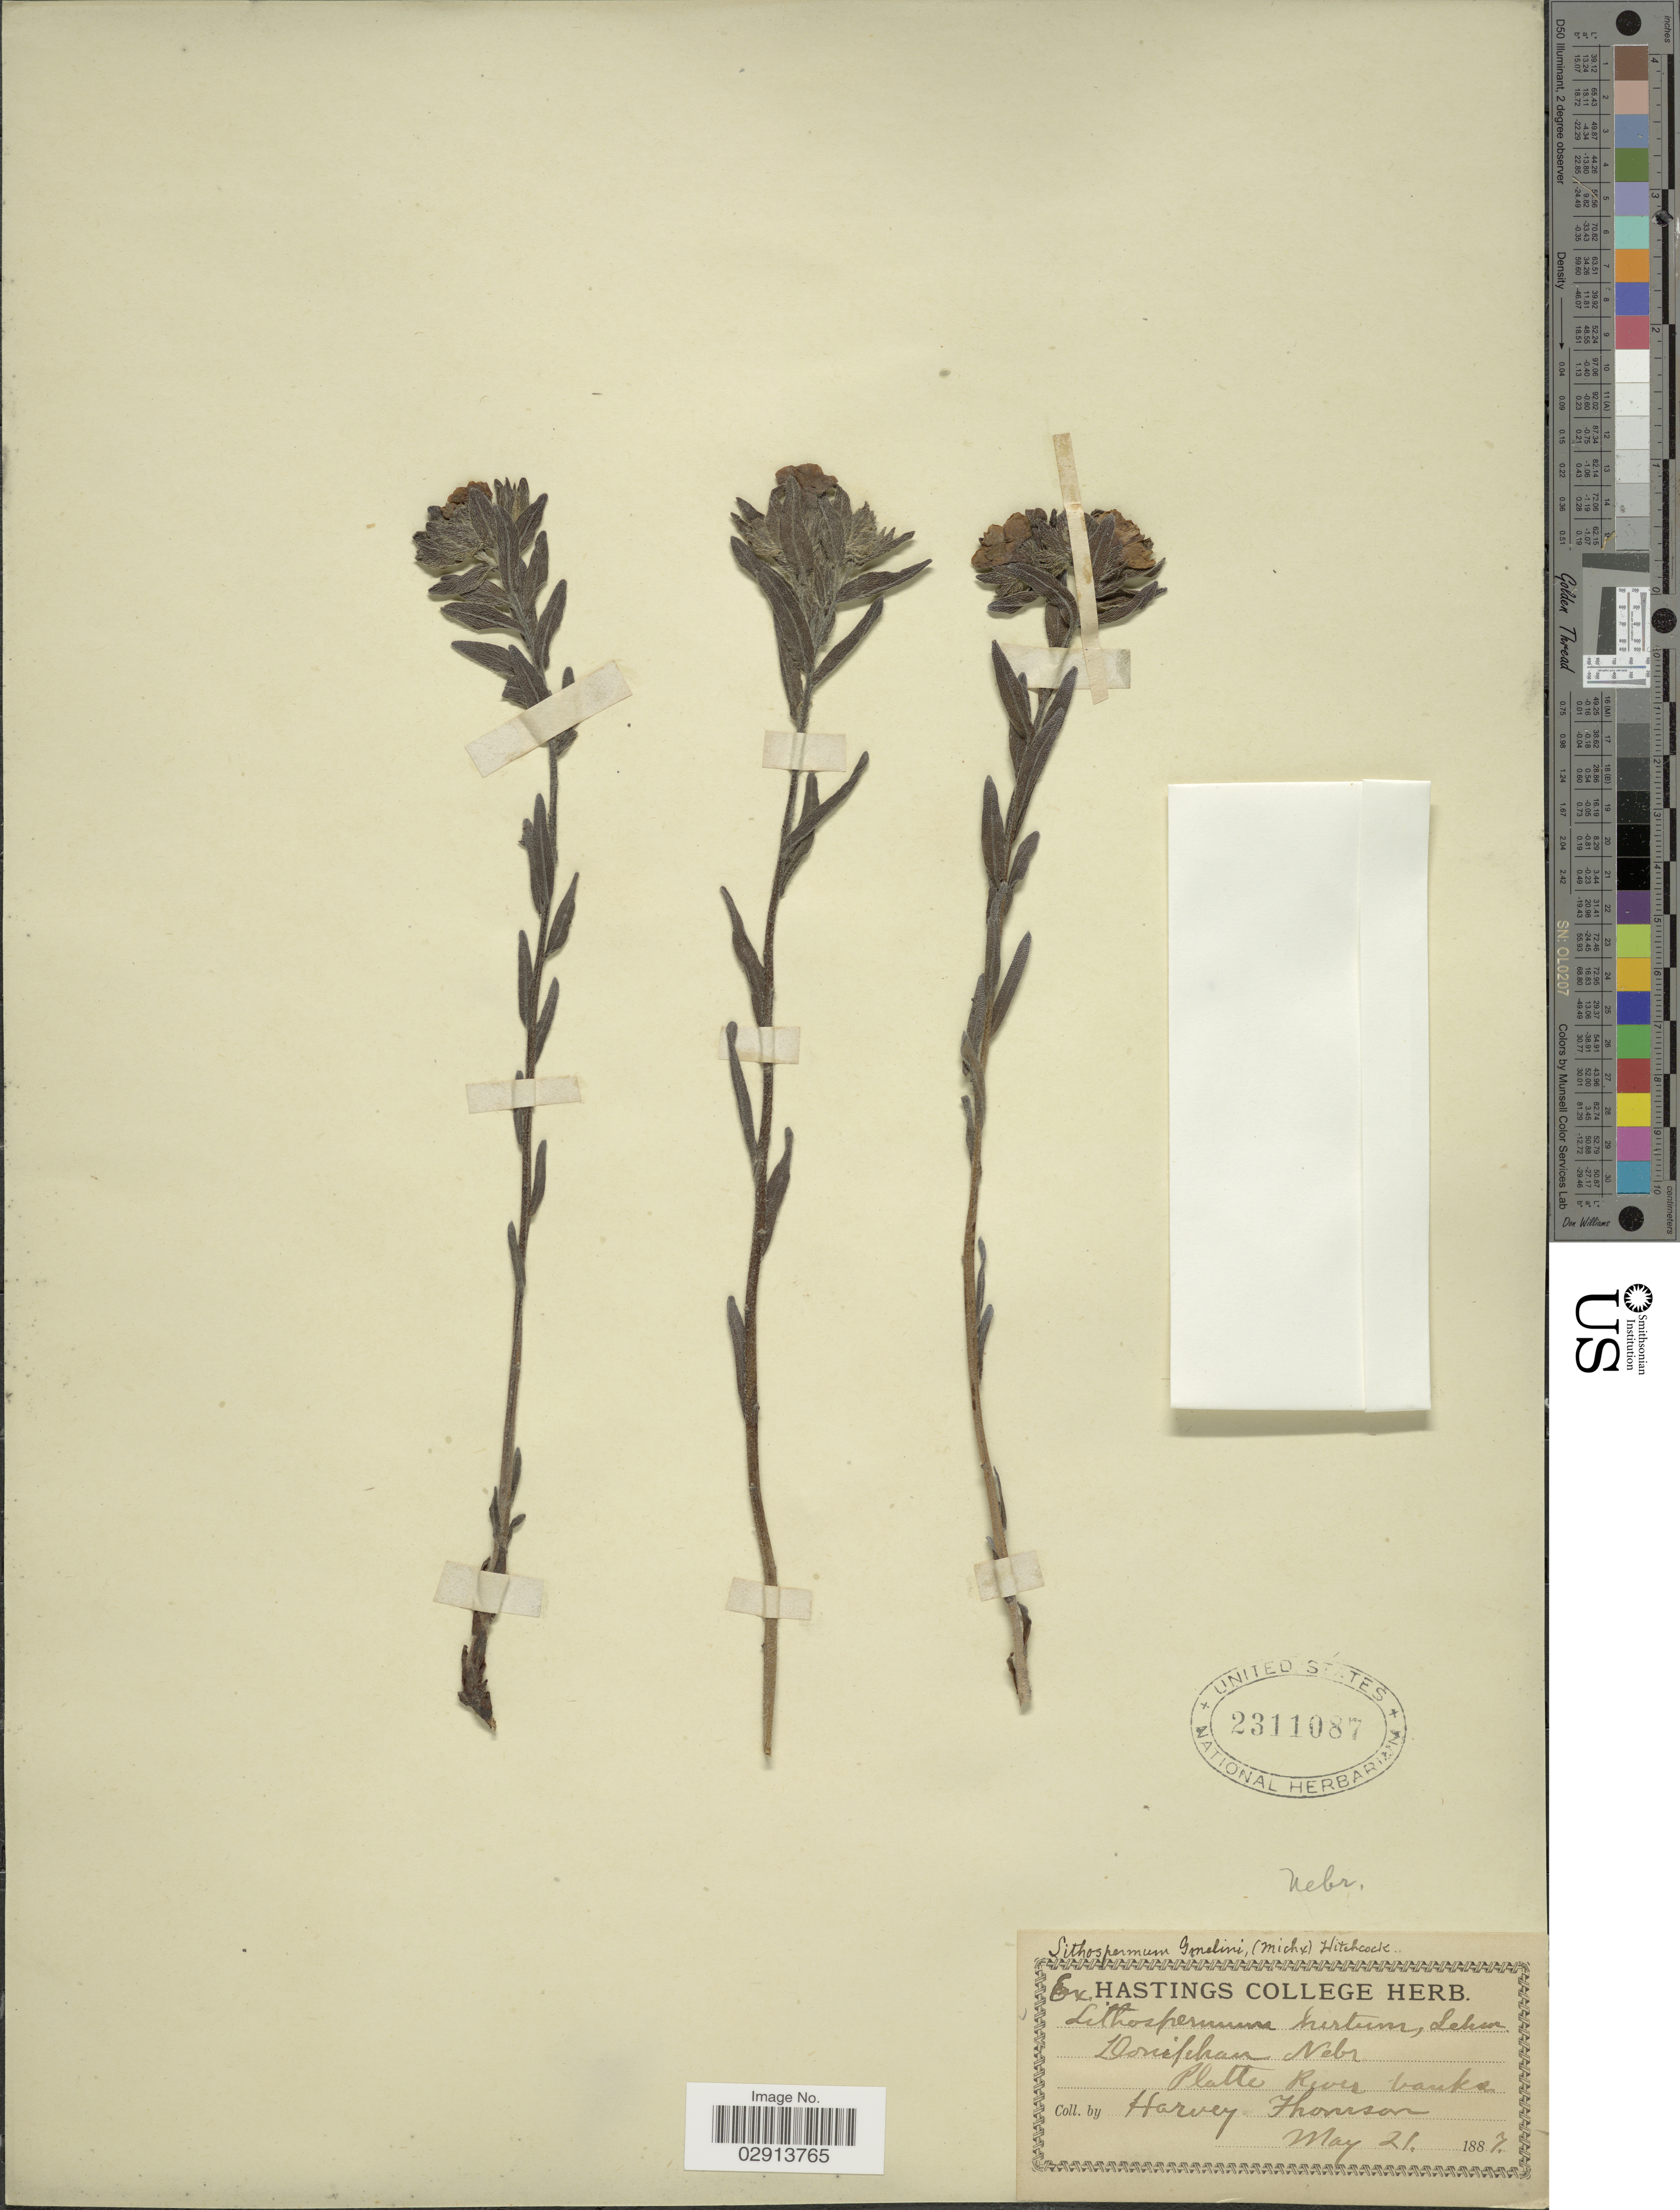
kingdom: Plantae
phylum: Tracheophyta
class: Magnoliopsida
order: Boraginales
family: Boraginaceae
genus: Lithospermum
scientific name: Lithospermum caroliniense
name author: (J.F. Gmel.) MacMill.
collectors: H. Thomson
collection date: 1887-05-21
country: United States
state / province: Nebraska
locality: Doniphan Nebr. Platte River banks.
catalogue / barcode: US 2311087